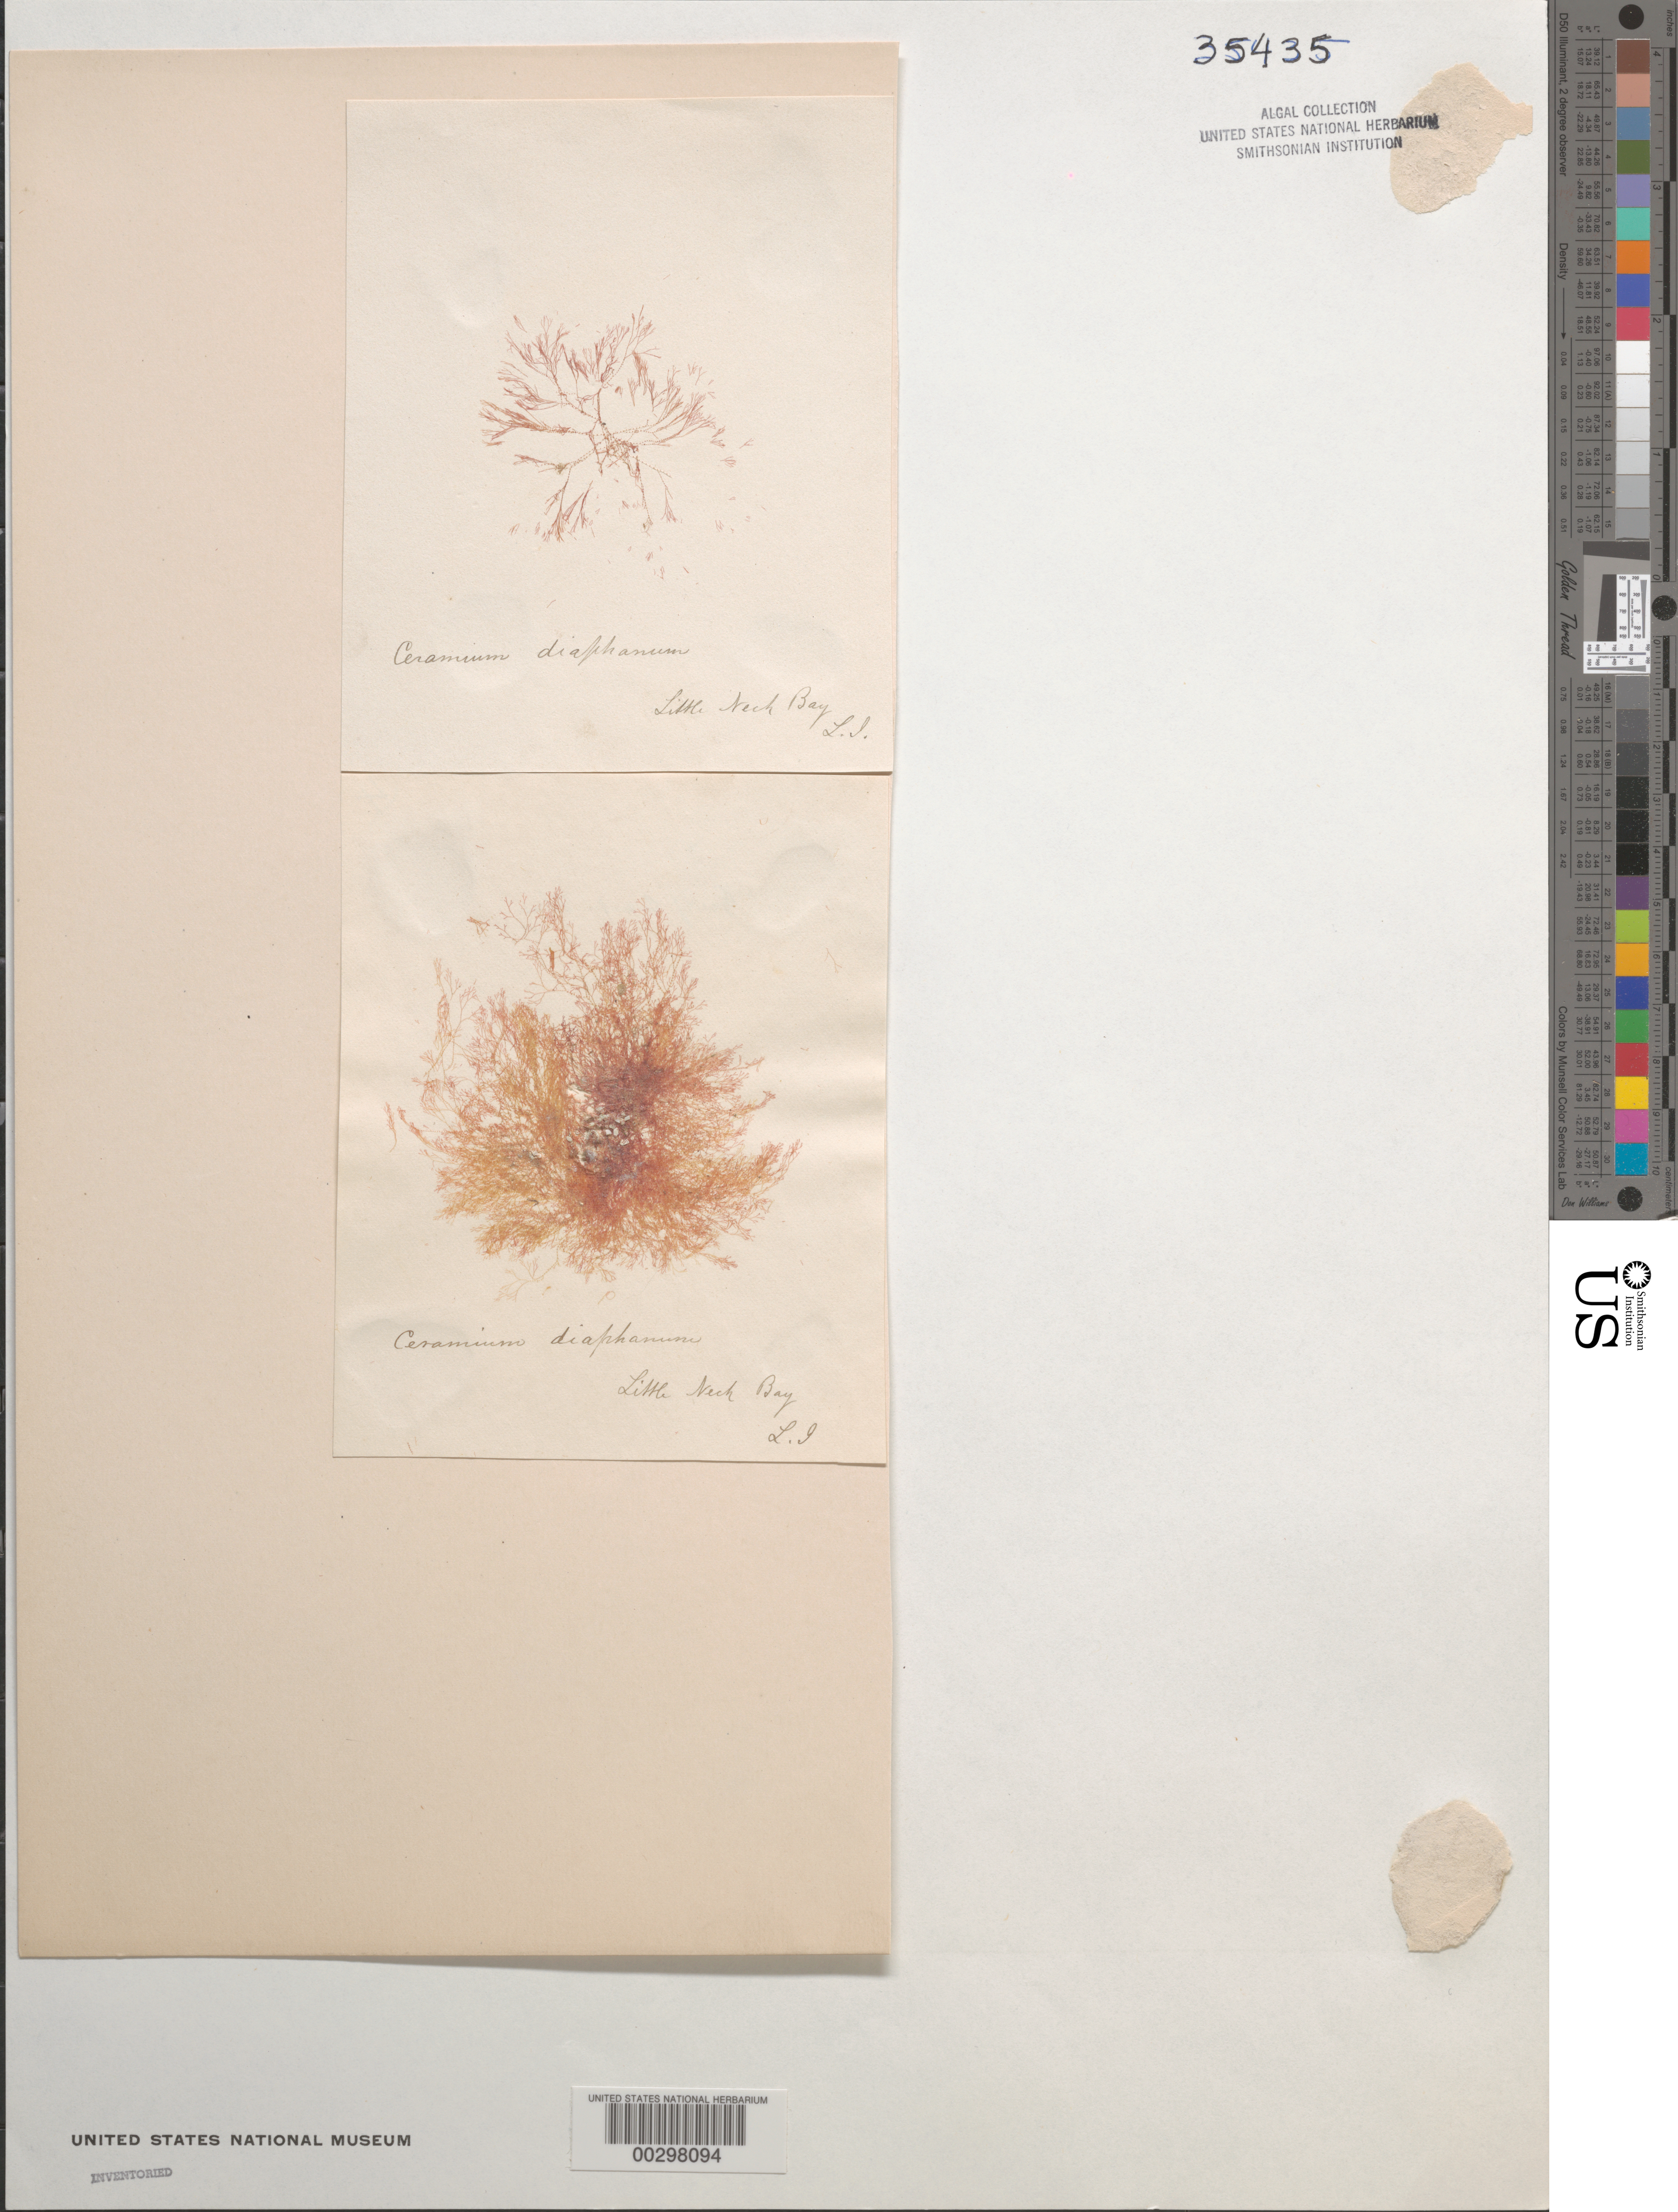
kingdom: Plantae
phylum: Rhodophyta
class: Florideophyceae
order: Ceramiales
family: Ceramiaceae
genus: Ceramium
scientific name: Ceramium diaphanum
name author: (Lightf.) Roth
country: United States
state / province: New York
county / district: Queens County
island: Long Island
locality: Little Neck Bay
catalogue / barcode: US 35435